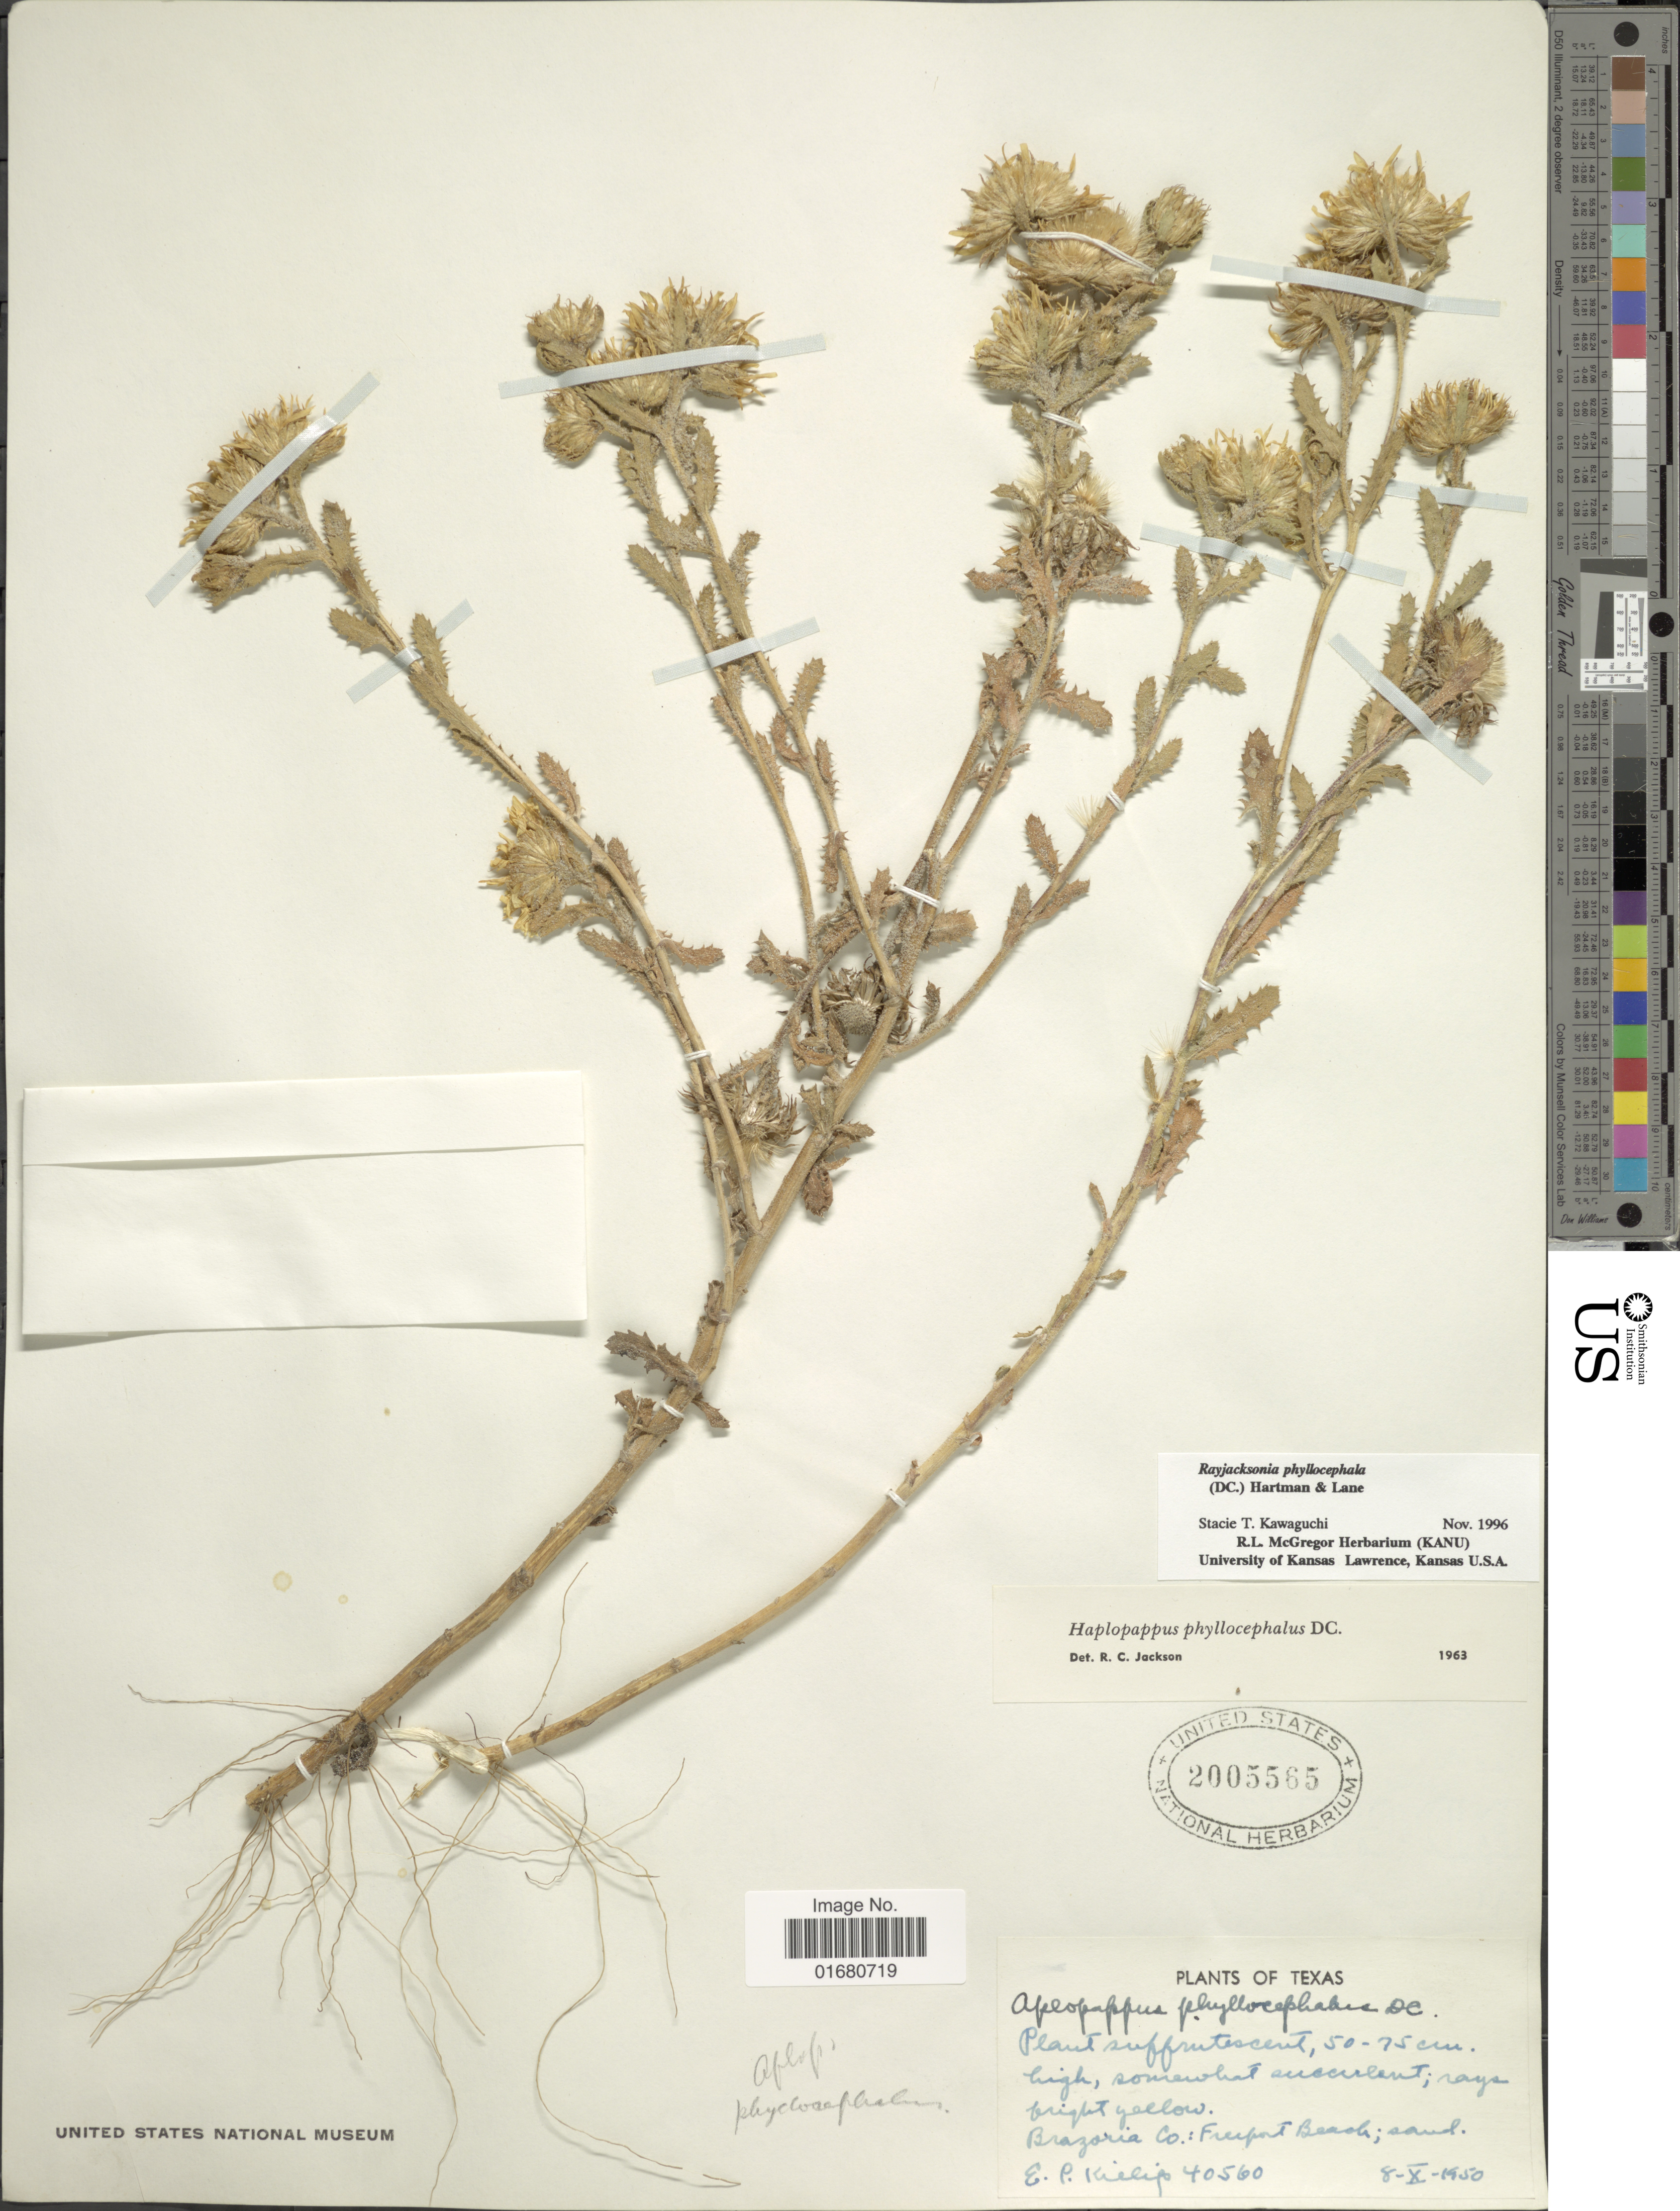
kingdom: Plantae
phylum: Tracheophyta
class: Magnoliopsida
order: Asterales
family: Asteraceae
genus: Rayjacksonia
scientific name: Rayjacksonia phyllocephala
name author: (DC.) R.L. Hartm. & M.A. Lane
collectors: E. P. Killip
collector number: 40560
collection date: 1950-10-08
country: United States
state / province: Texas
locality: Brazoria Co.: Freeport Beach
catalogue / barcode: US 2005565